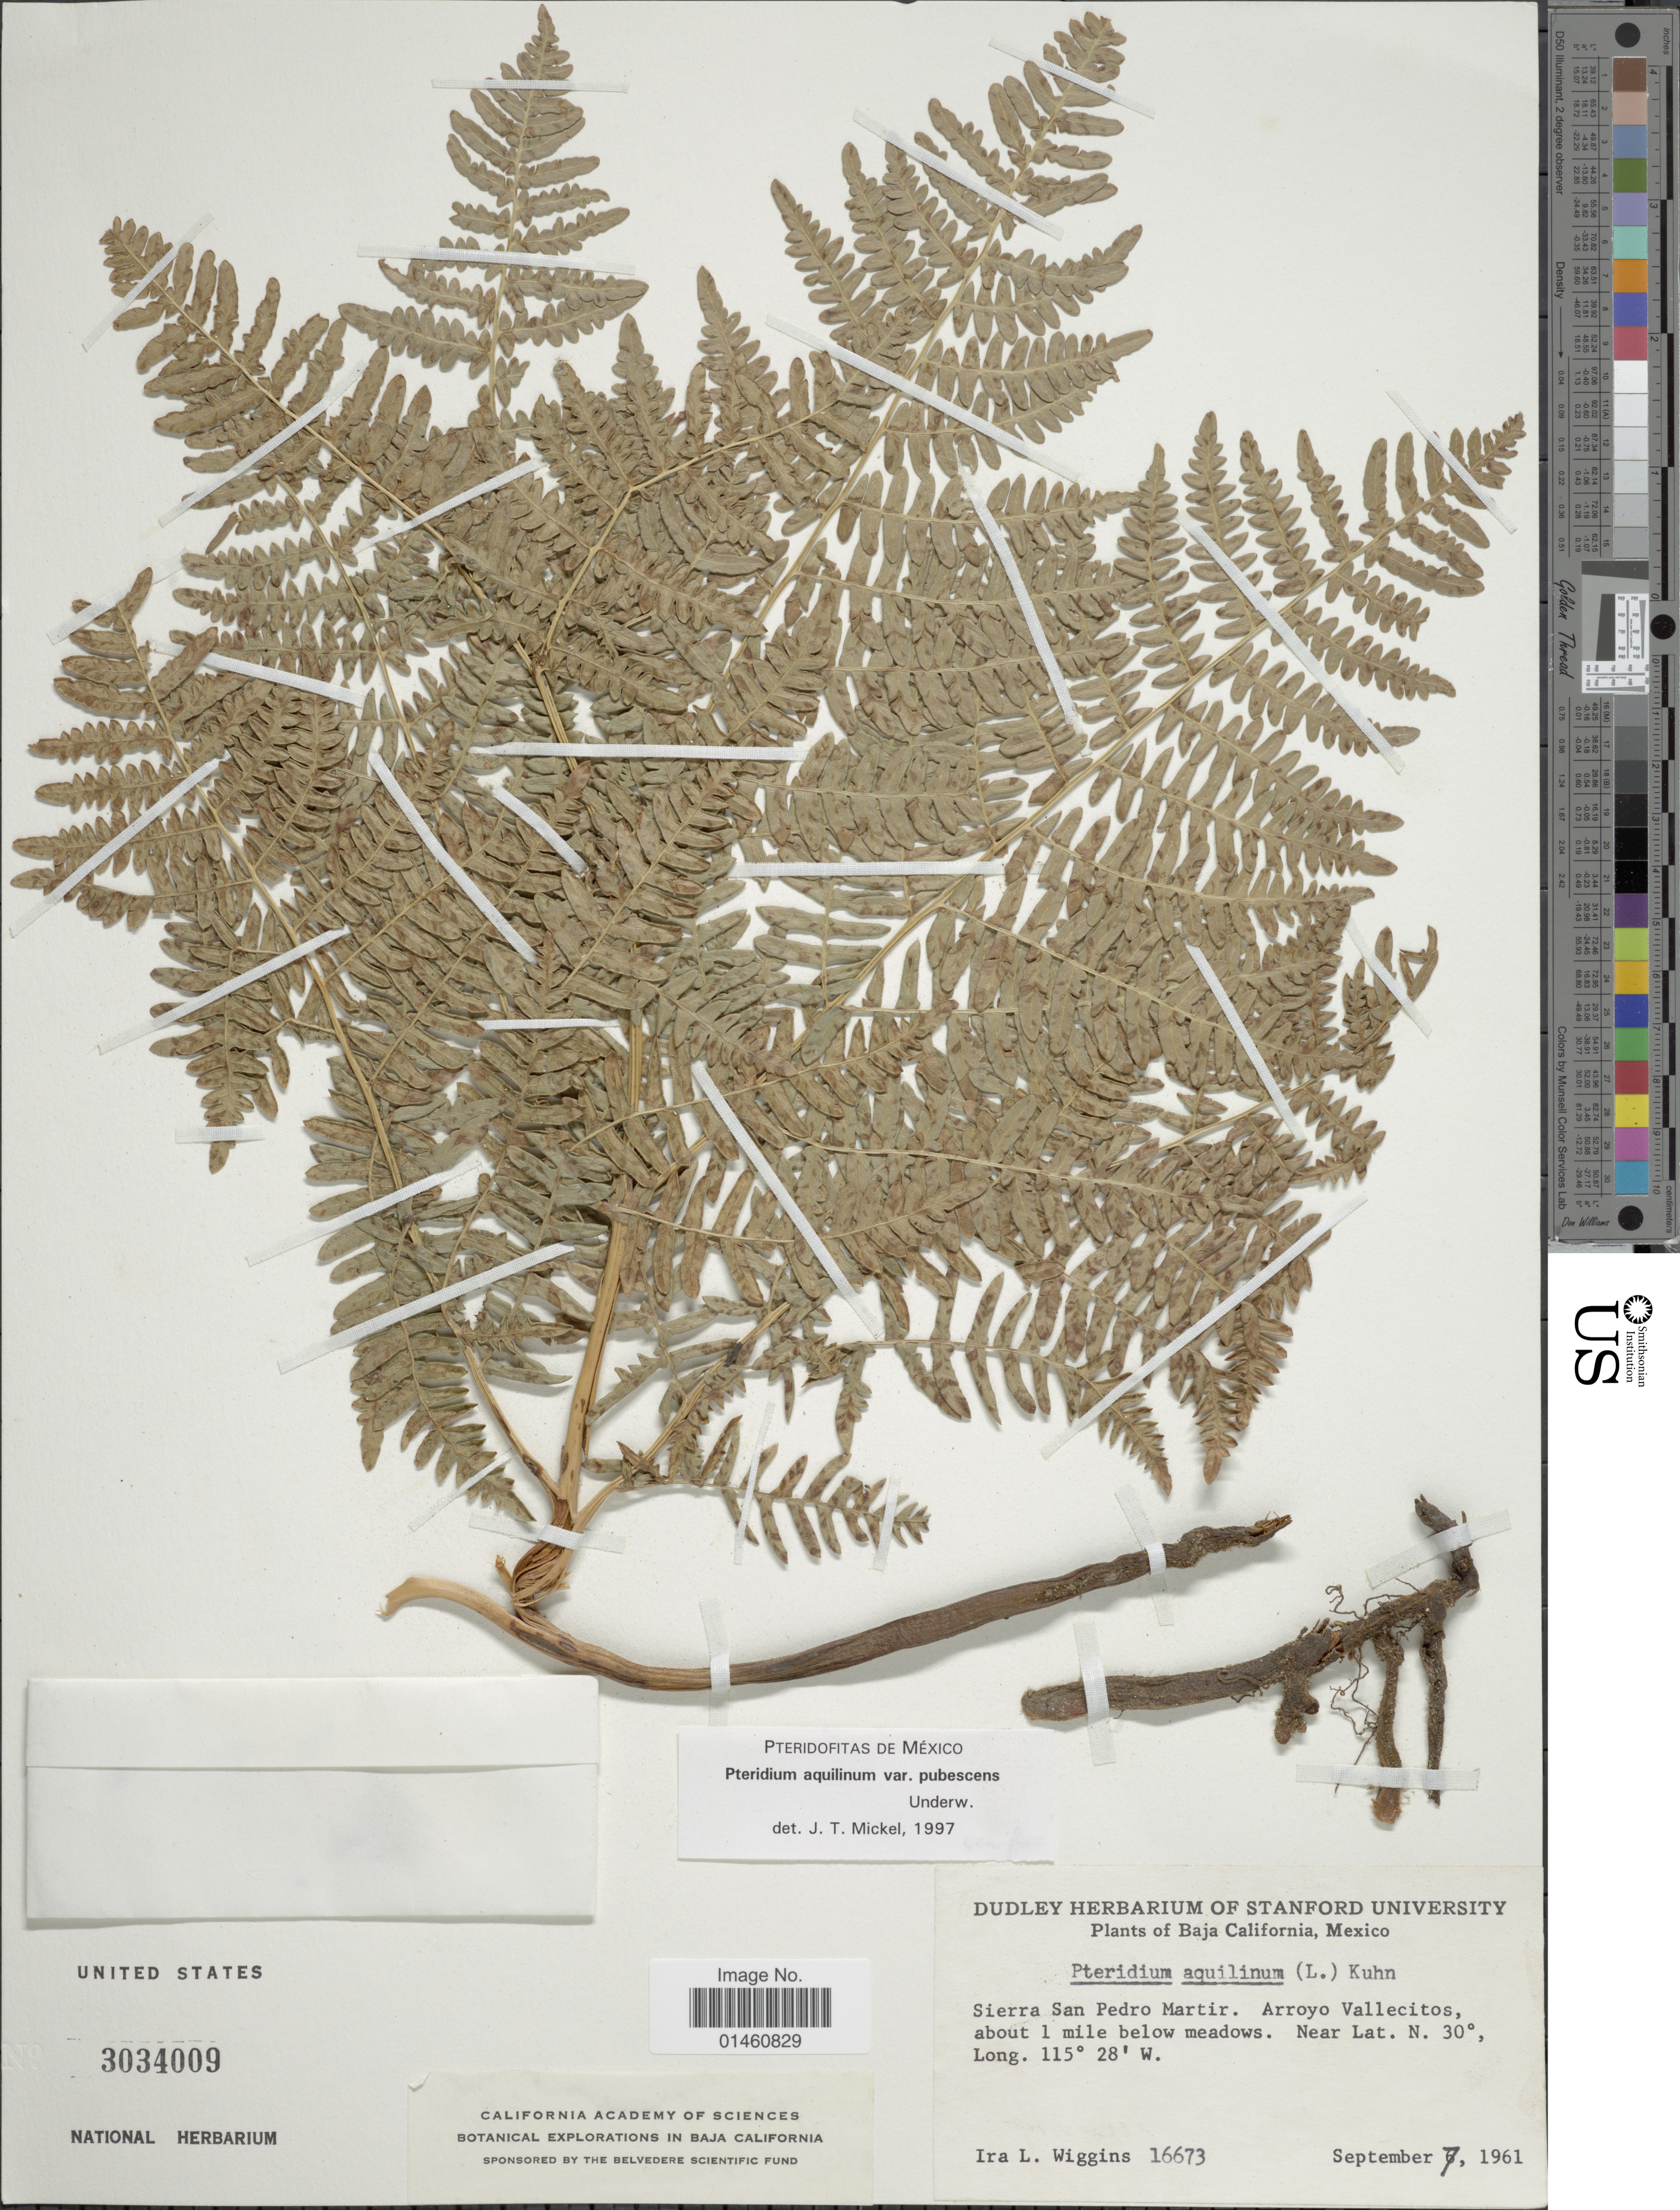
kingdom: Plantae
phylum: Tracheophyta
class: Polypodiopsida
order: Polypodiales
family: Dennstaedtiaceae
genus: Pteridium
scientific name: Pteridium pubescens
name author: (Underw.) Christenh.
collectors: I. L. Wiggins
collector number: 16673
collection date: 1961-09-07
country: Mexico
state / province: Baja California Norte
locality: Sierra San Pedro Martir, Arroyo Vallecitos, about 1 mile below meadows.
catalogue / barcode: US 3034009